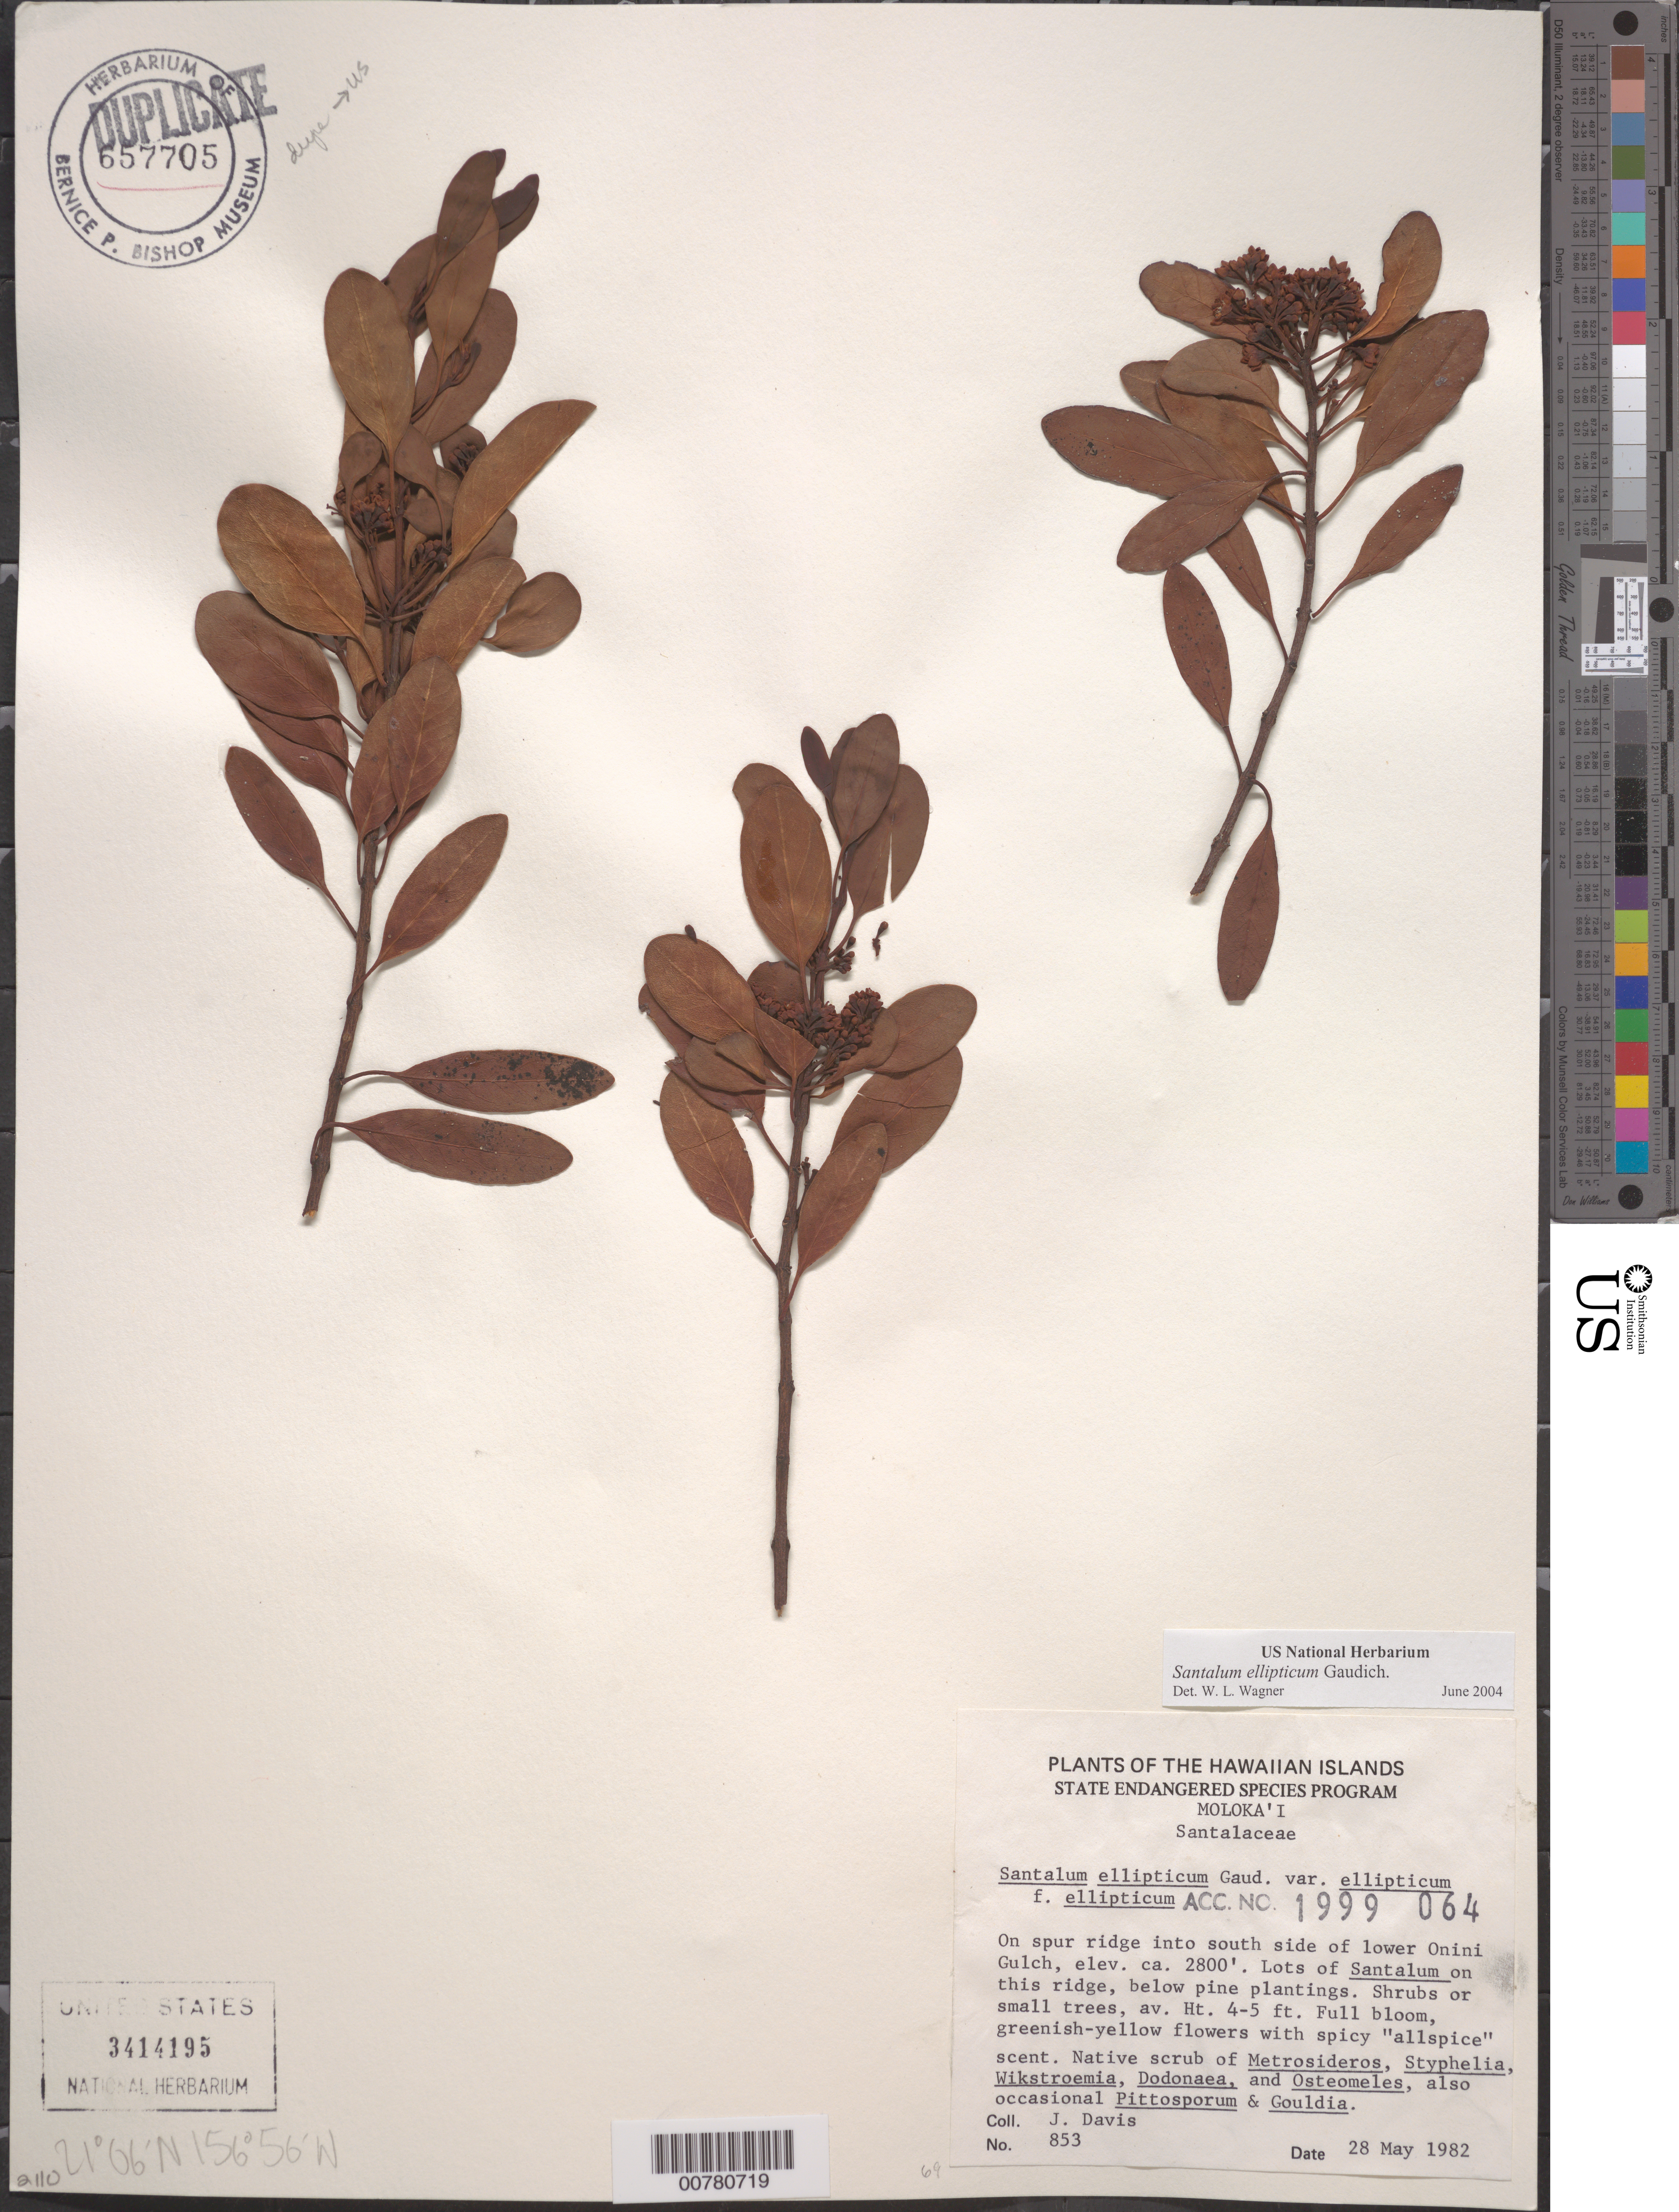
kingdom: Plantae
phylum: Tracheophyta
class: Magnoliopsida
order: Santalales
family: Santalaceae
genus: Santalum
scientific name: Santalum ellipticum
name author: Gaudich.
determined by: Wagner, W. L., (BOT), Smithsonian Institution - National Museum of Natural History (UNITED STATES)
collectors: J. Davis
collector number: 853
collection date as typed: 28 May 1982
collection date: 1982-05-28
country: United States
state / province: Hawaii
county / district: Maui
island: Moloka'i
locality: On spur ridge into south side of lower Onini Gulch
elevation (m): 853.4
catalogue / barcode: US 3414195